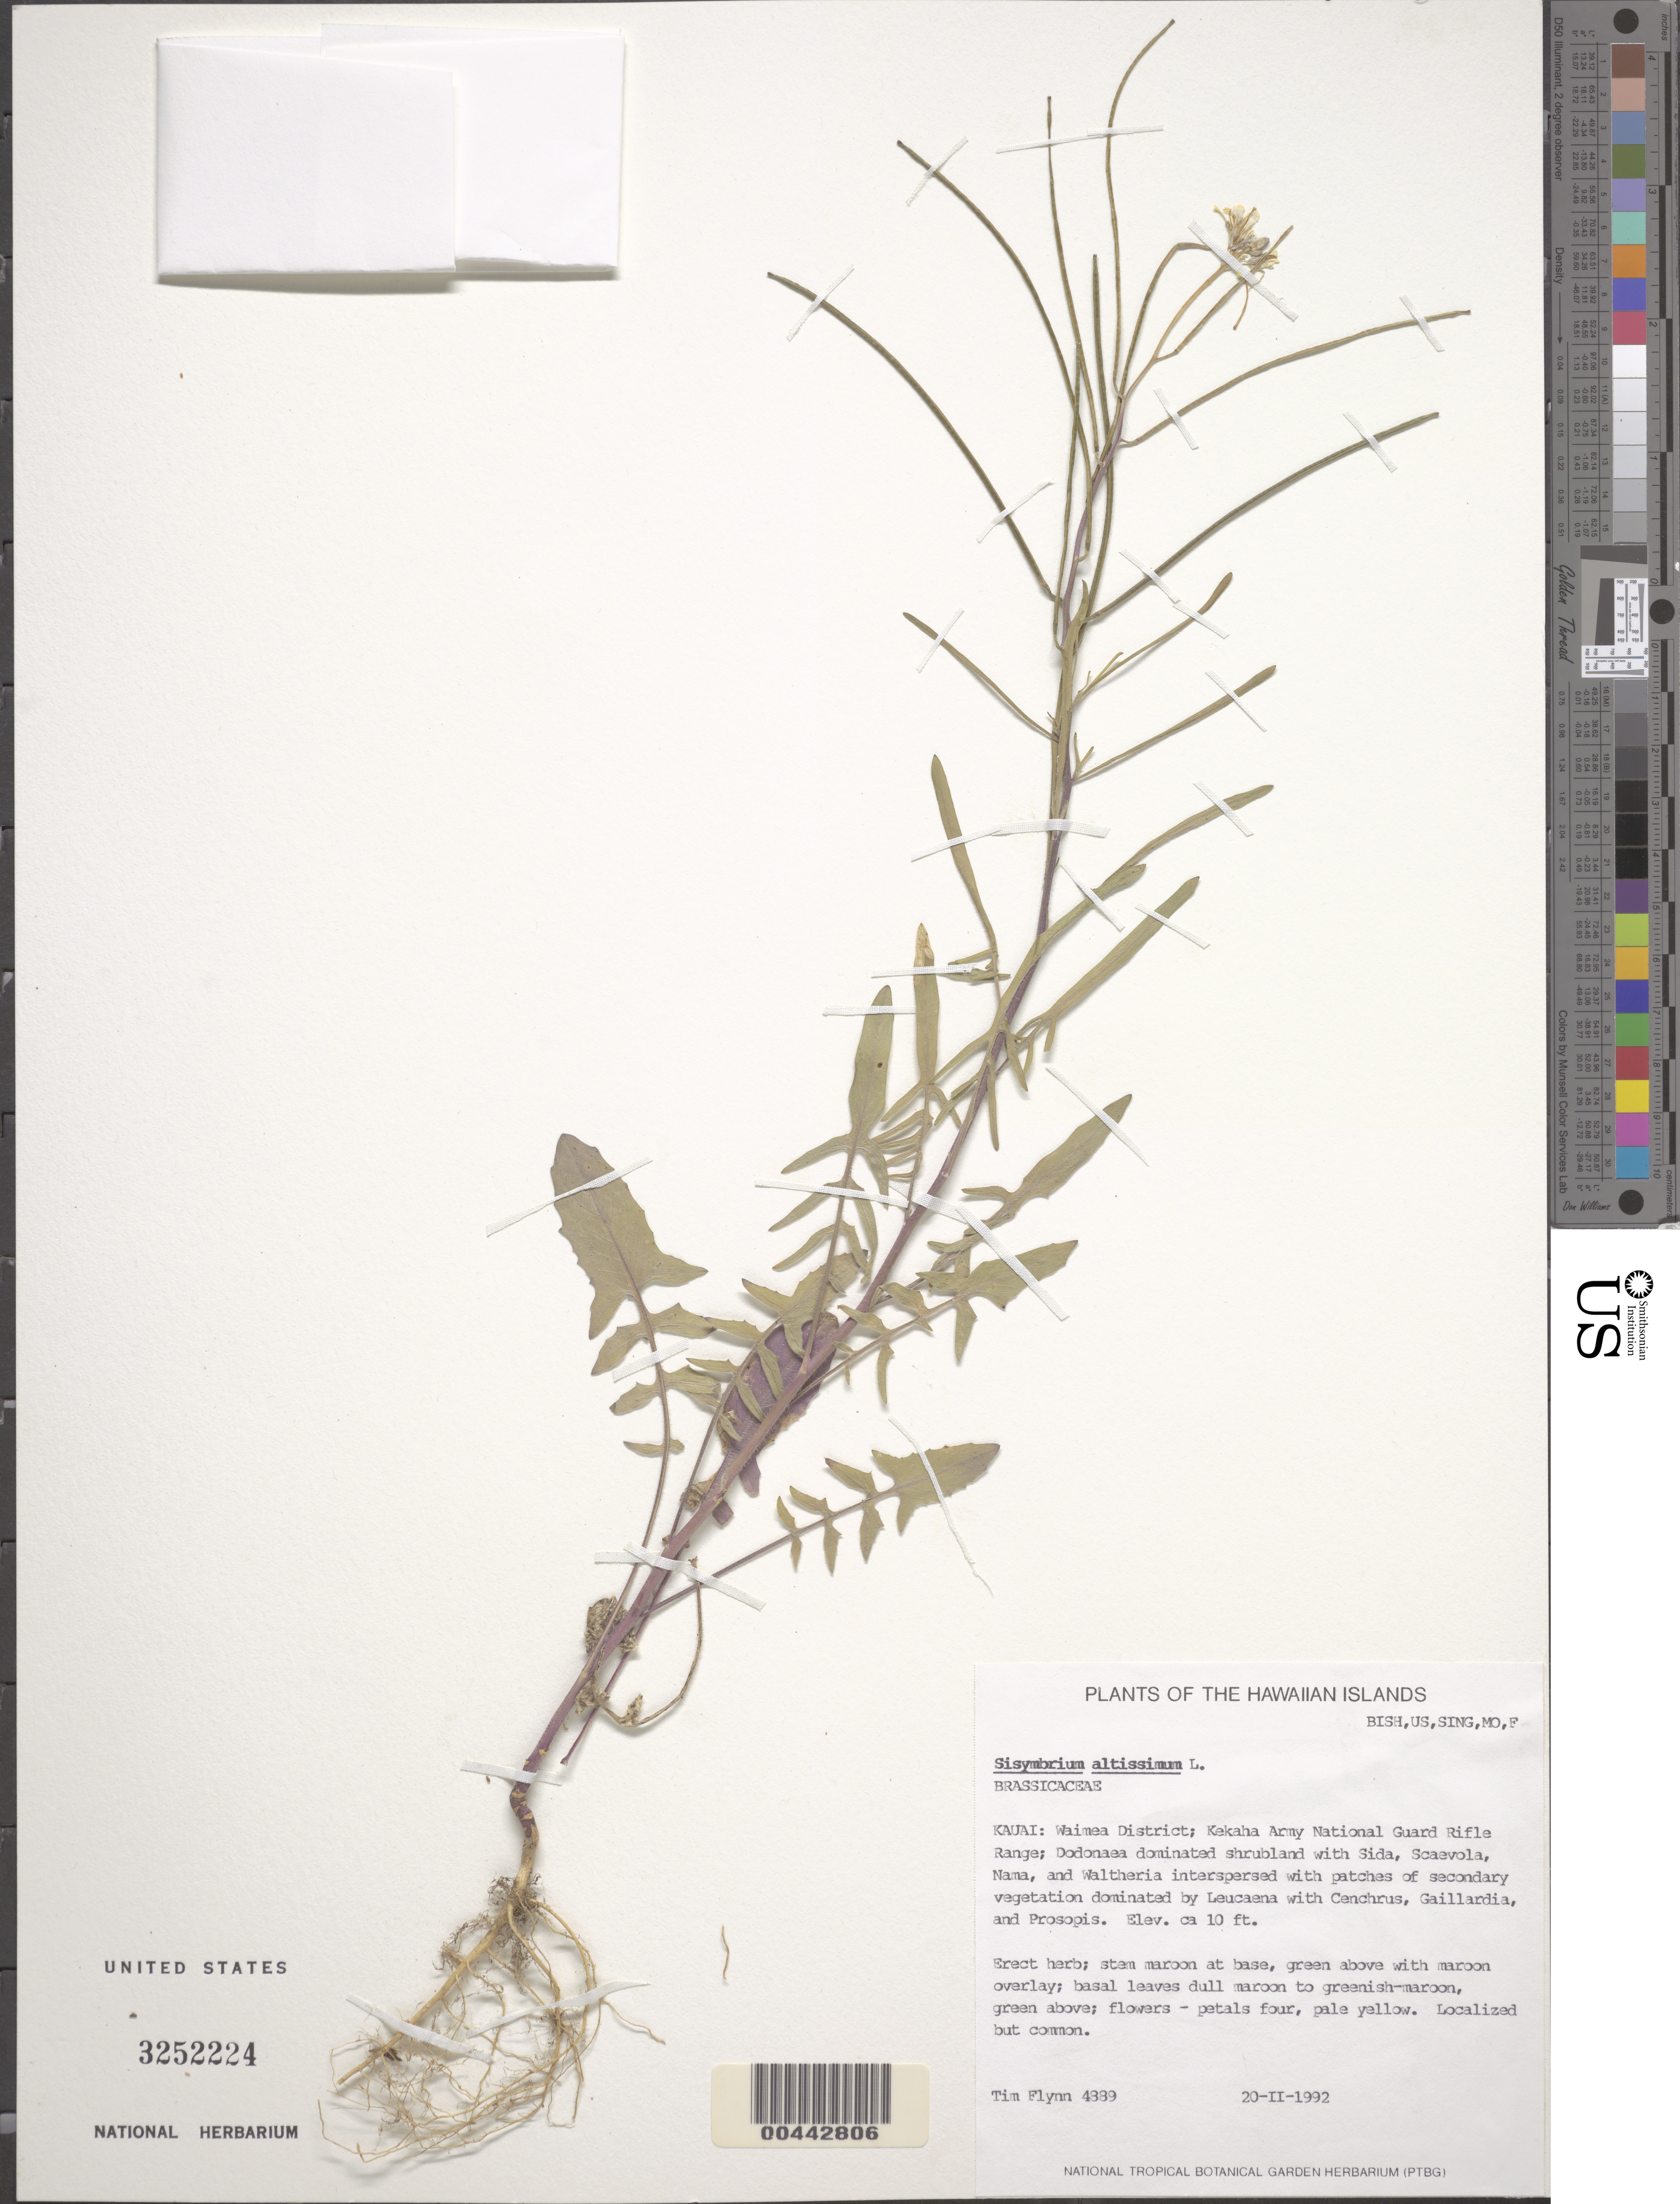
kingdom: Plantae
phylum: Tracheophyta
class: Magnoliopsida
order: Brassicales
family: Brassicaceae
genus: Sisymbrium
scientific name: Sisymbrium altissimum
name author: L.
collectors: T. W. Flynn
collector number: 4889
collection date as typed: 20 Feb 1992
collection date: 1992-02-20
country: United States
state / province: Hawaii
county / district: Kauai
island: Kaua'i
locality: Waimea District; Kakaha Army National Guard Rifle Range.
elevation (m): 3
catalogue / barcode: US 3252224